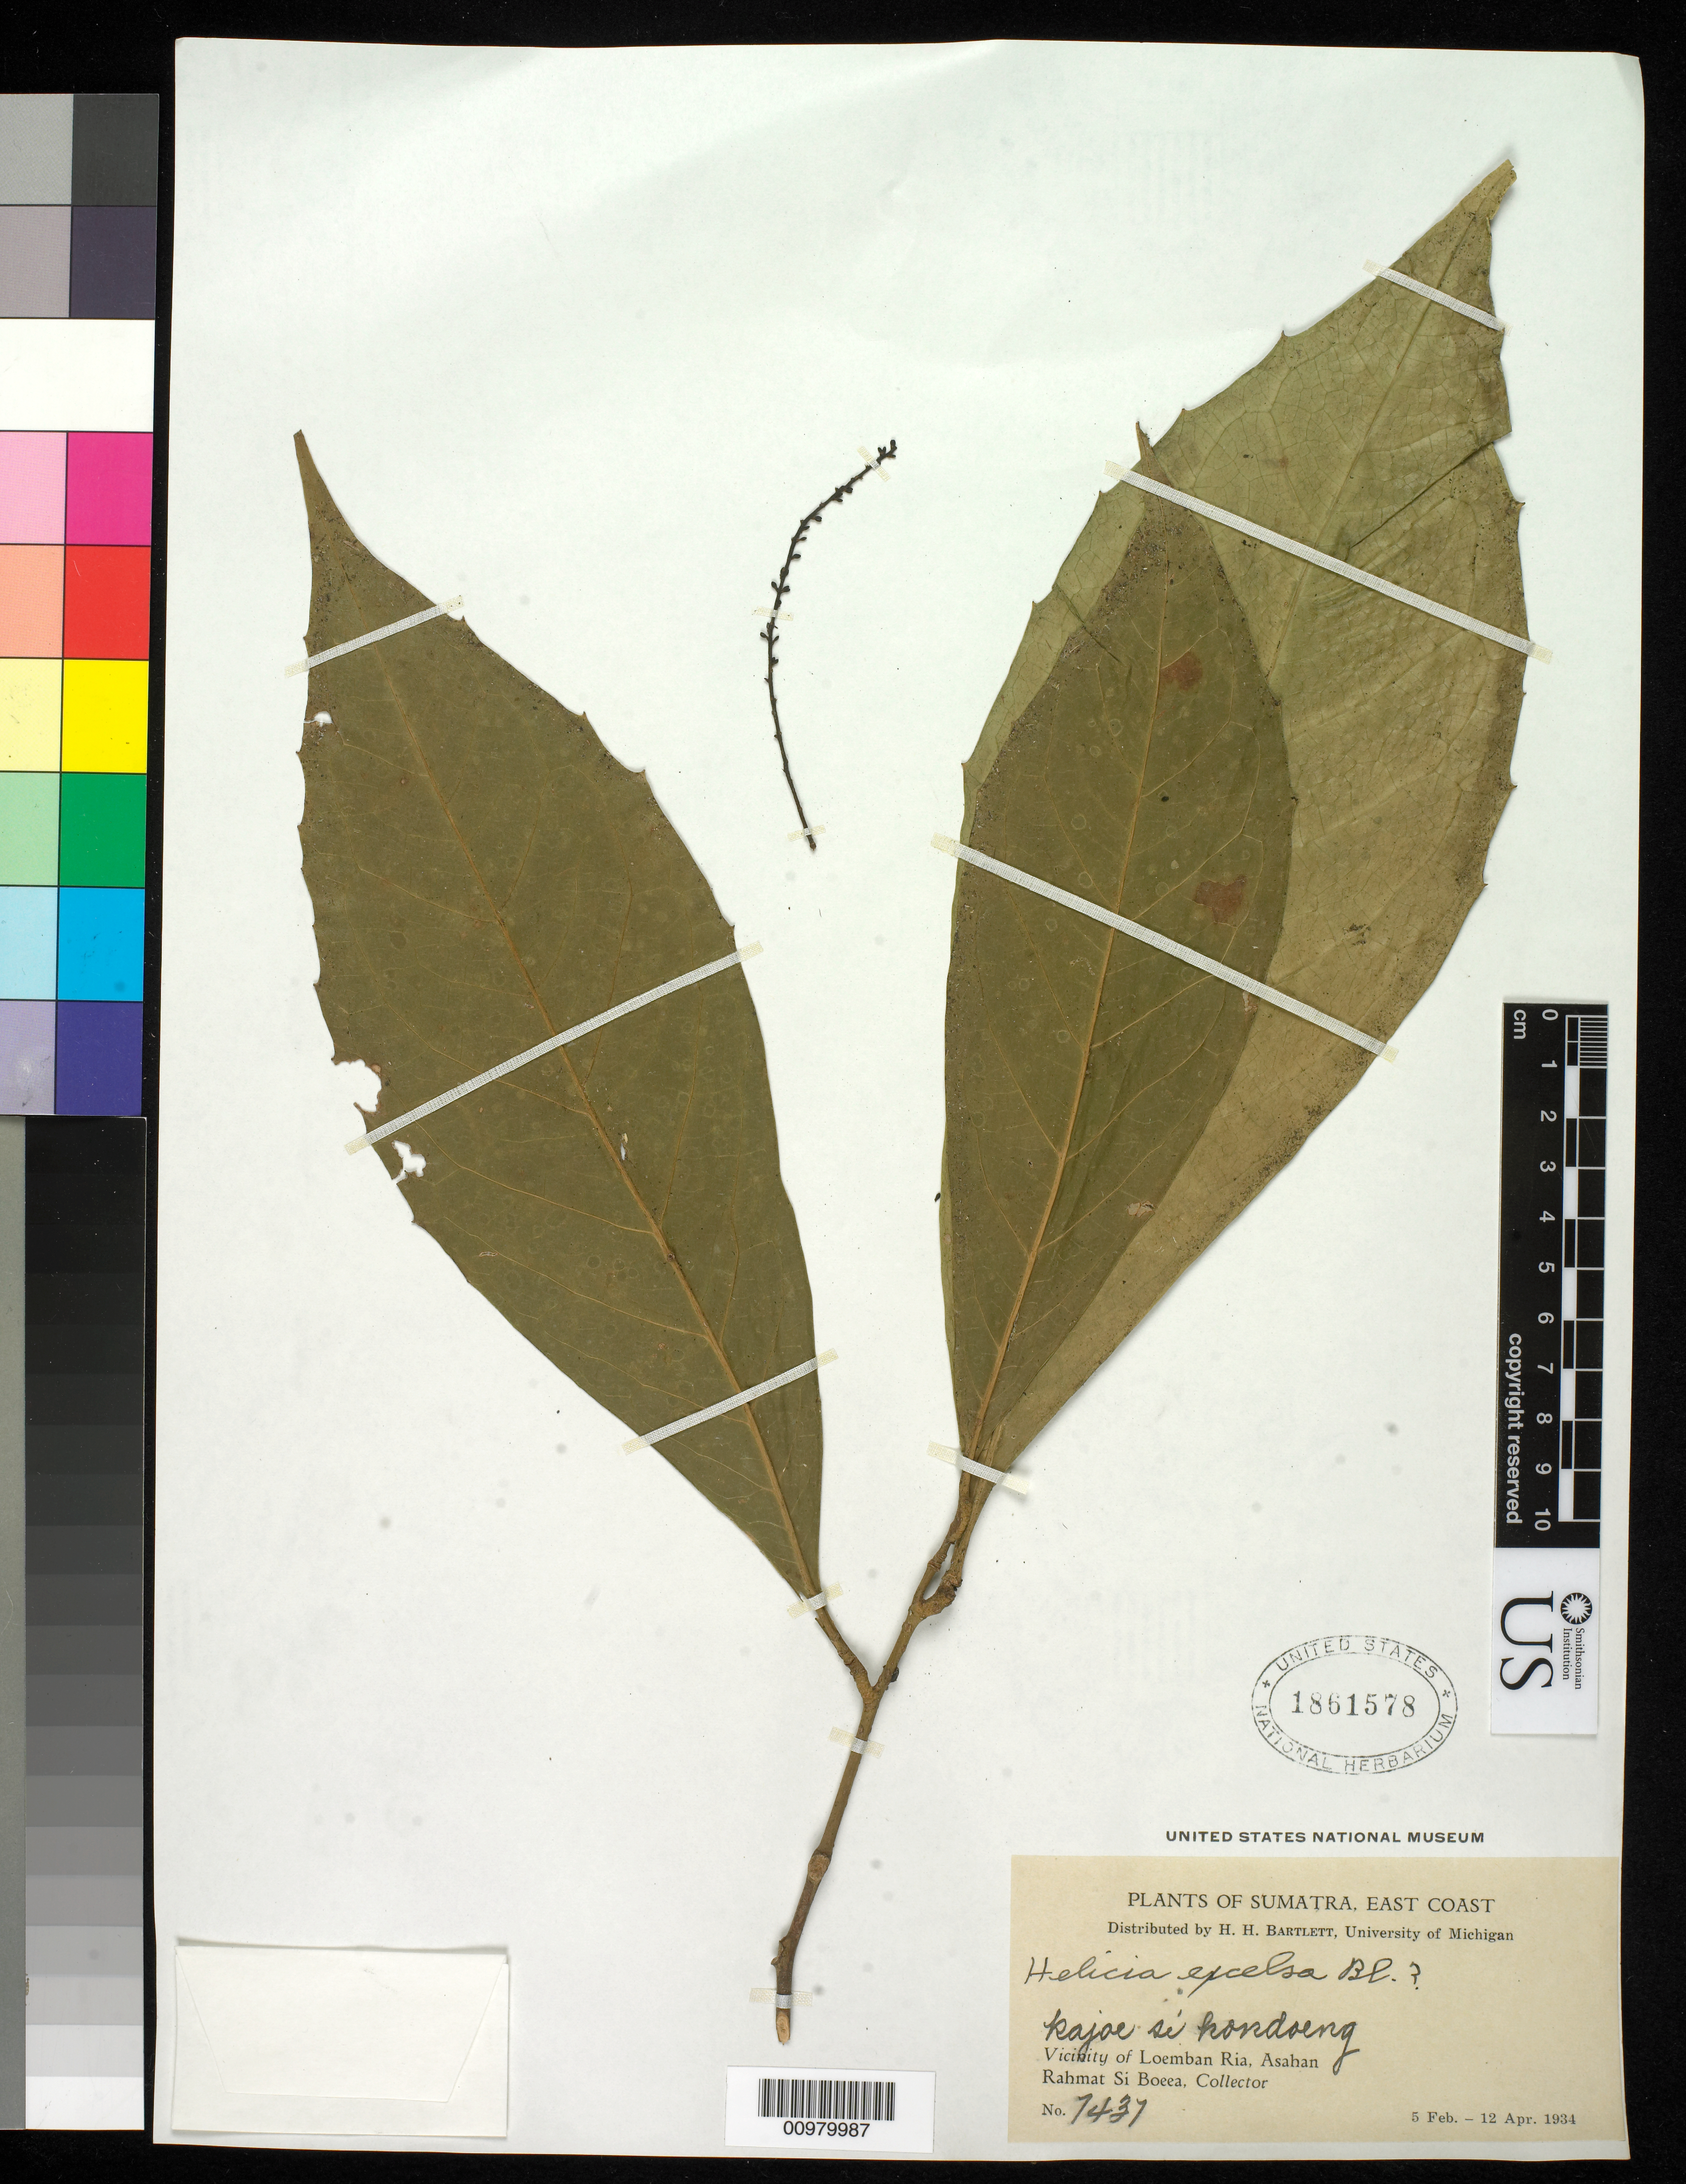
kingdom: Plantae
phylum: Tracheophyta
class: Magnoliopsida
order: Proteales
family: Proteaceae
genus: Helicia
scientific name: Helicia excelsa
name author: (Roxb.) Blume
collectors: Rahmat Si Boeea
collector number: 7437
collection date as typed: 05 Feb 1934 to 12 Apr 1934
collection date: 1934-02-05/1934-04-12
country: Indonesia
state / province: Sumatra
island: Sumatra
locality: Vicinity of Loembian Ria. Asahan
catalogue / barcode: US 1861578